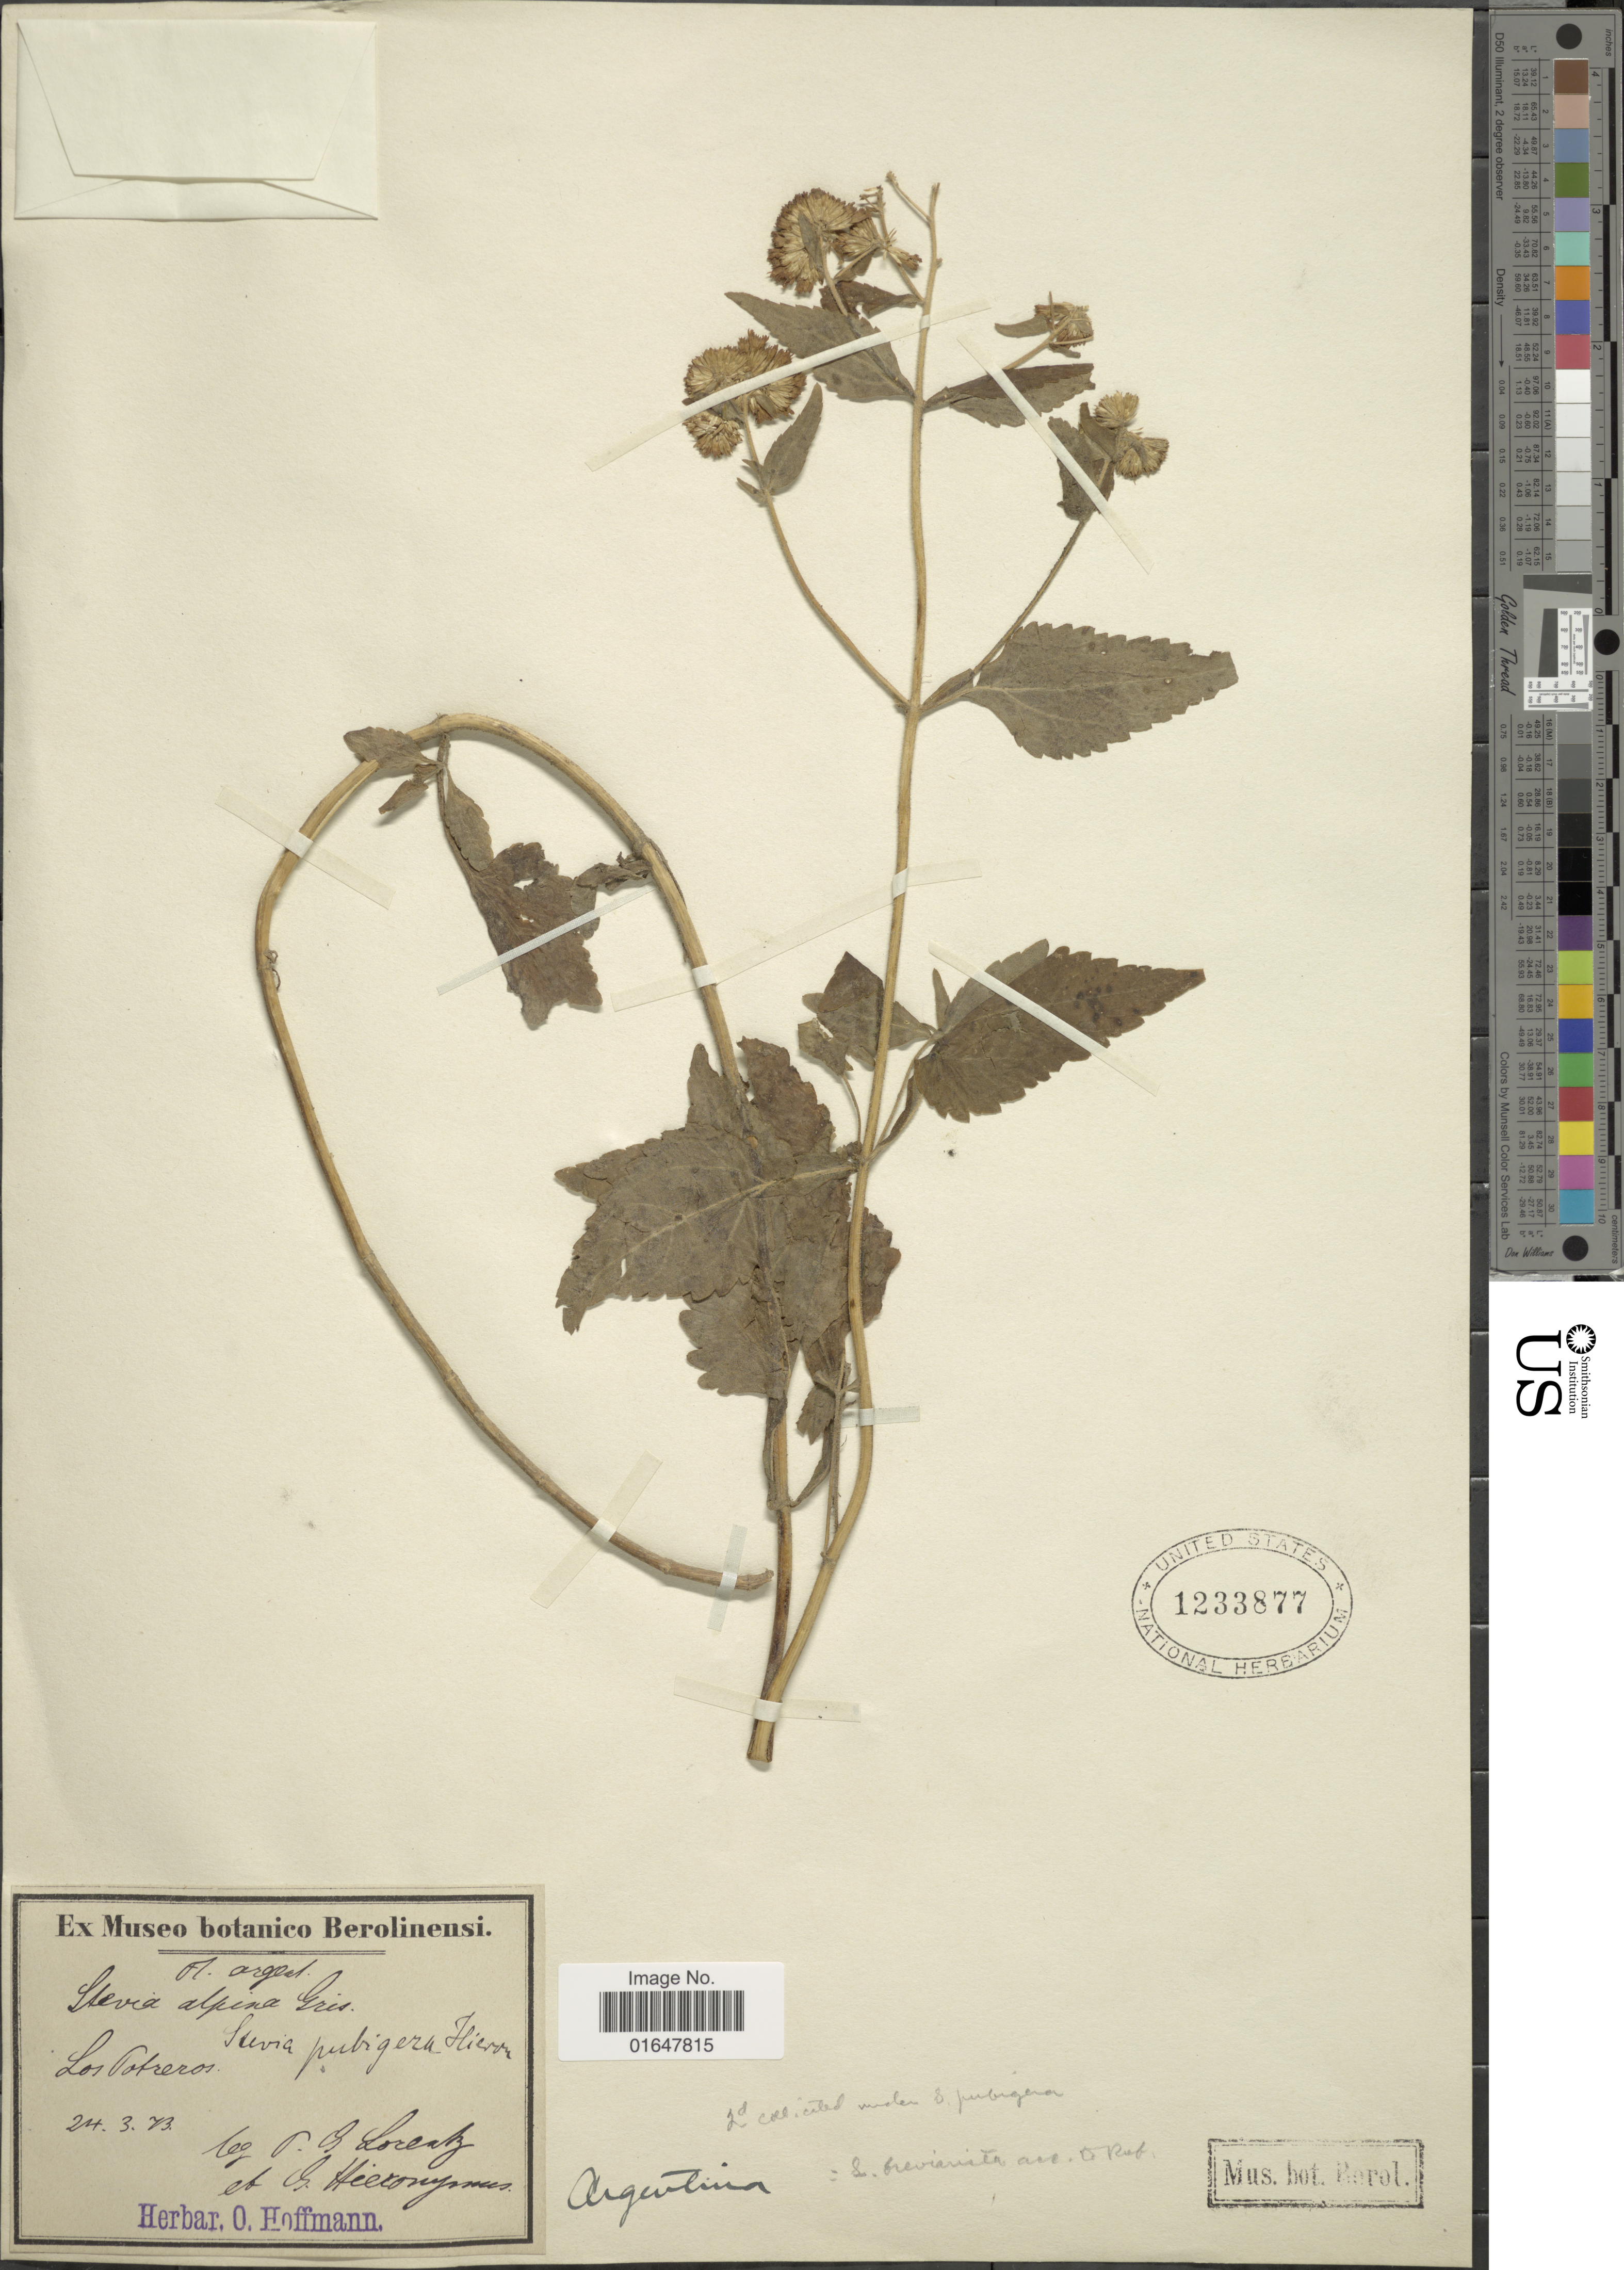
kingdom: Plantae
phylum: Tracheophyta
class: Magnoliopsida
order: Asterales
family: Asteraceae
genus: Stevia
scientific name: Stevia breviaristata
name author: Hook. & Arn.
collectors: P. G. Lorentz & G. H. Hieronymus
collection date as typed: Transcribed d/m/y: 24/3/73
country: Argentina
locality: Los Potreros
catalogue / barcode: US 1233877